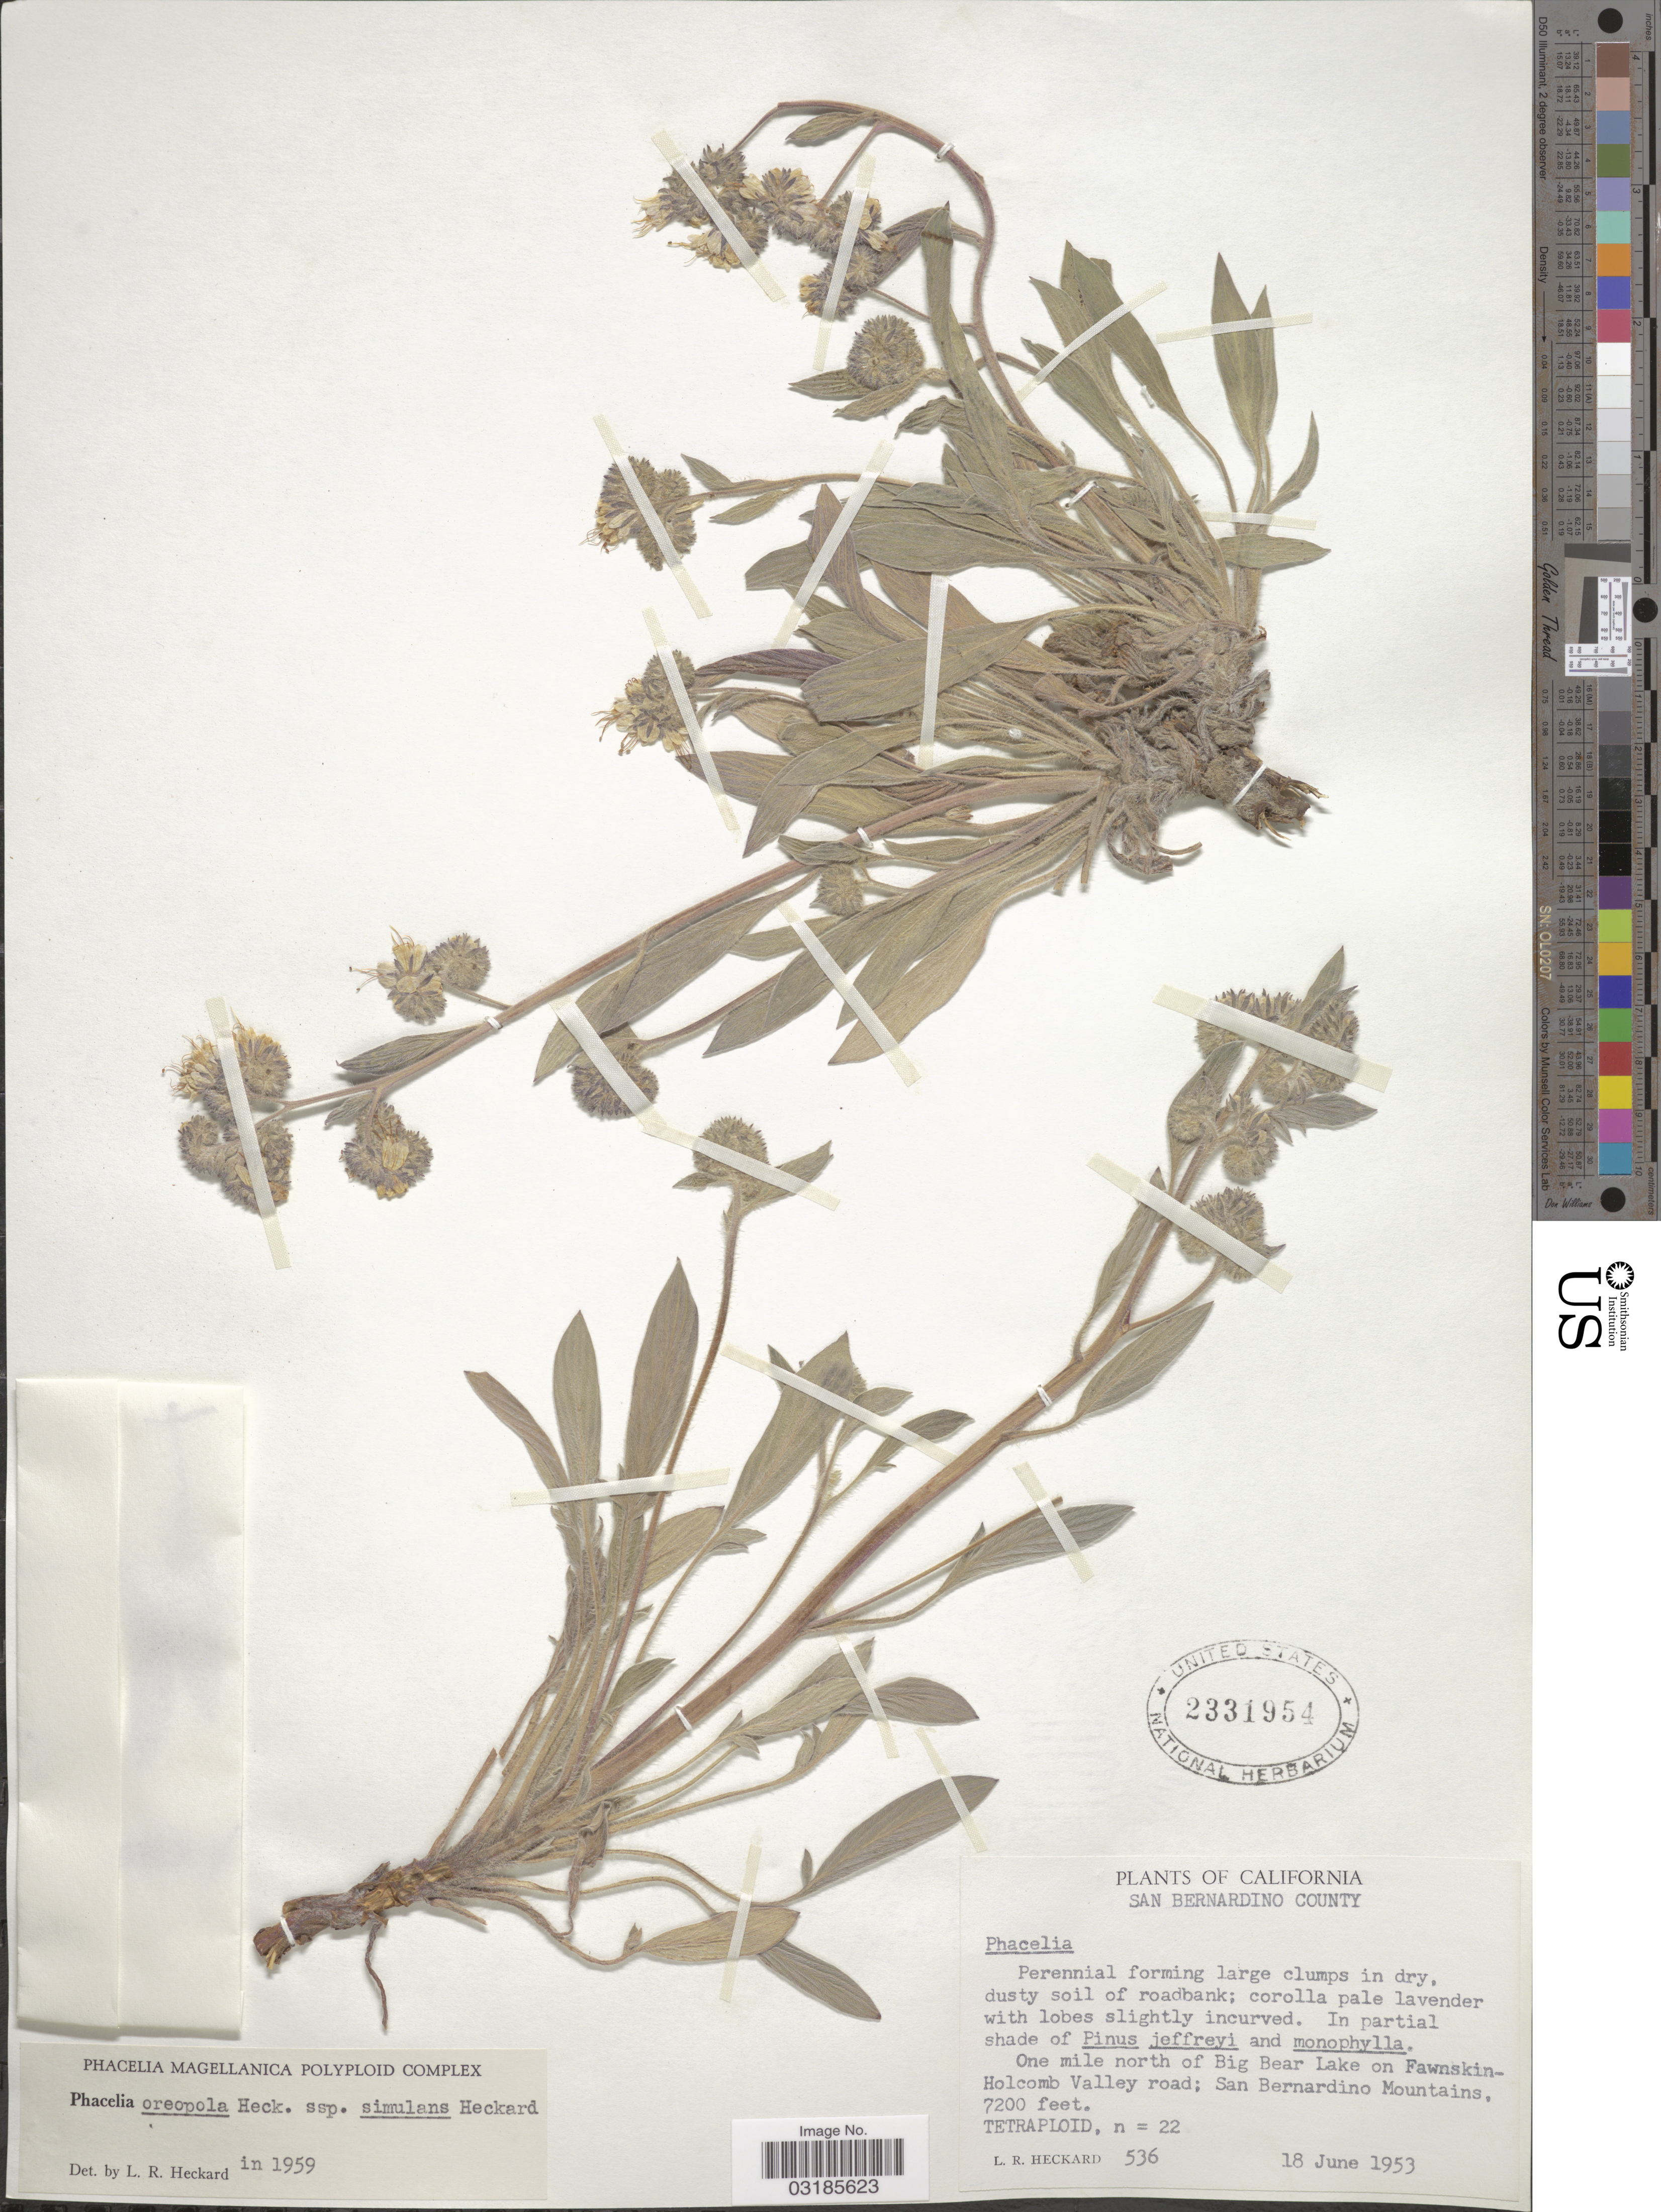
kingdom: Plantae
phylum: Tracheophyta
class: Magnoliopsida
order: Boraginales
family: Hydrophyllaceae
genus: Phacelia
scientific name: Phacelia oreopola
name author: Heckard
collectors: L. R. Heckard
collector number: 536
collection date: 1953-06-18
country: United States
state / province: California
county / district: San Bernardino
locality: San Bernardino County, One mile north of Big Bear Lake on Fawnskin-Holcomb Valley road; San Bernardino Mountains.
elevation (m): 2195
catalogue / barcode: US 2331954